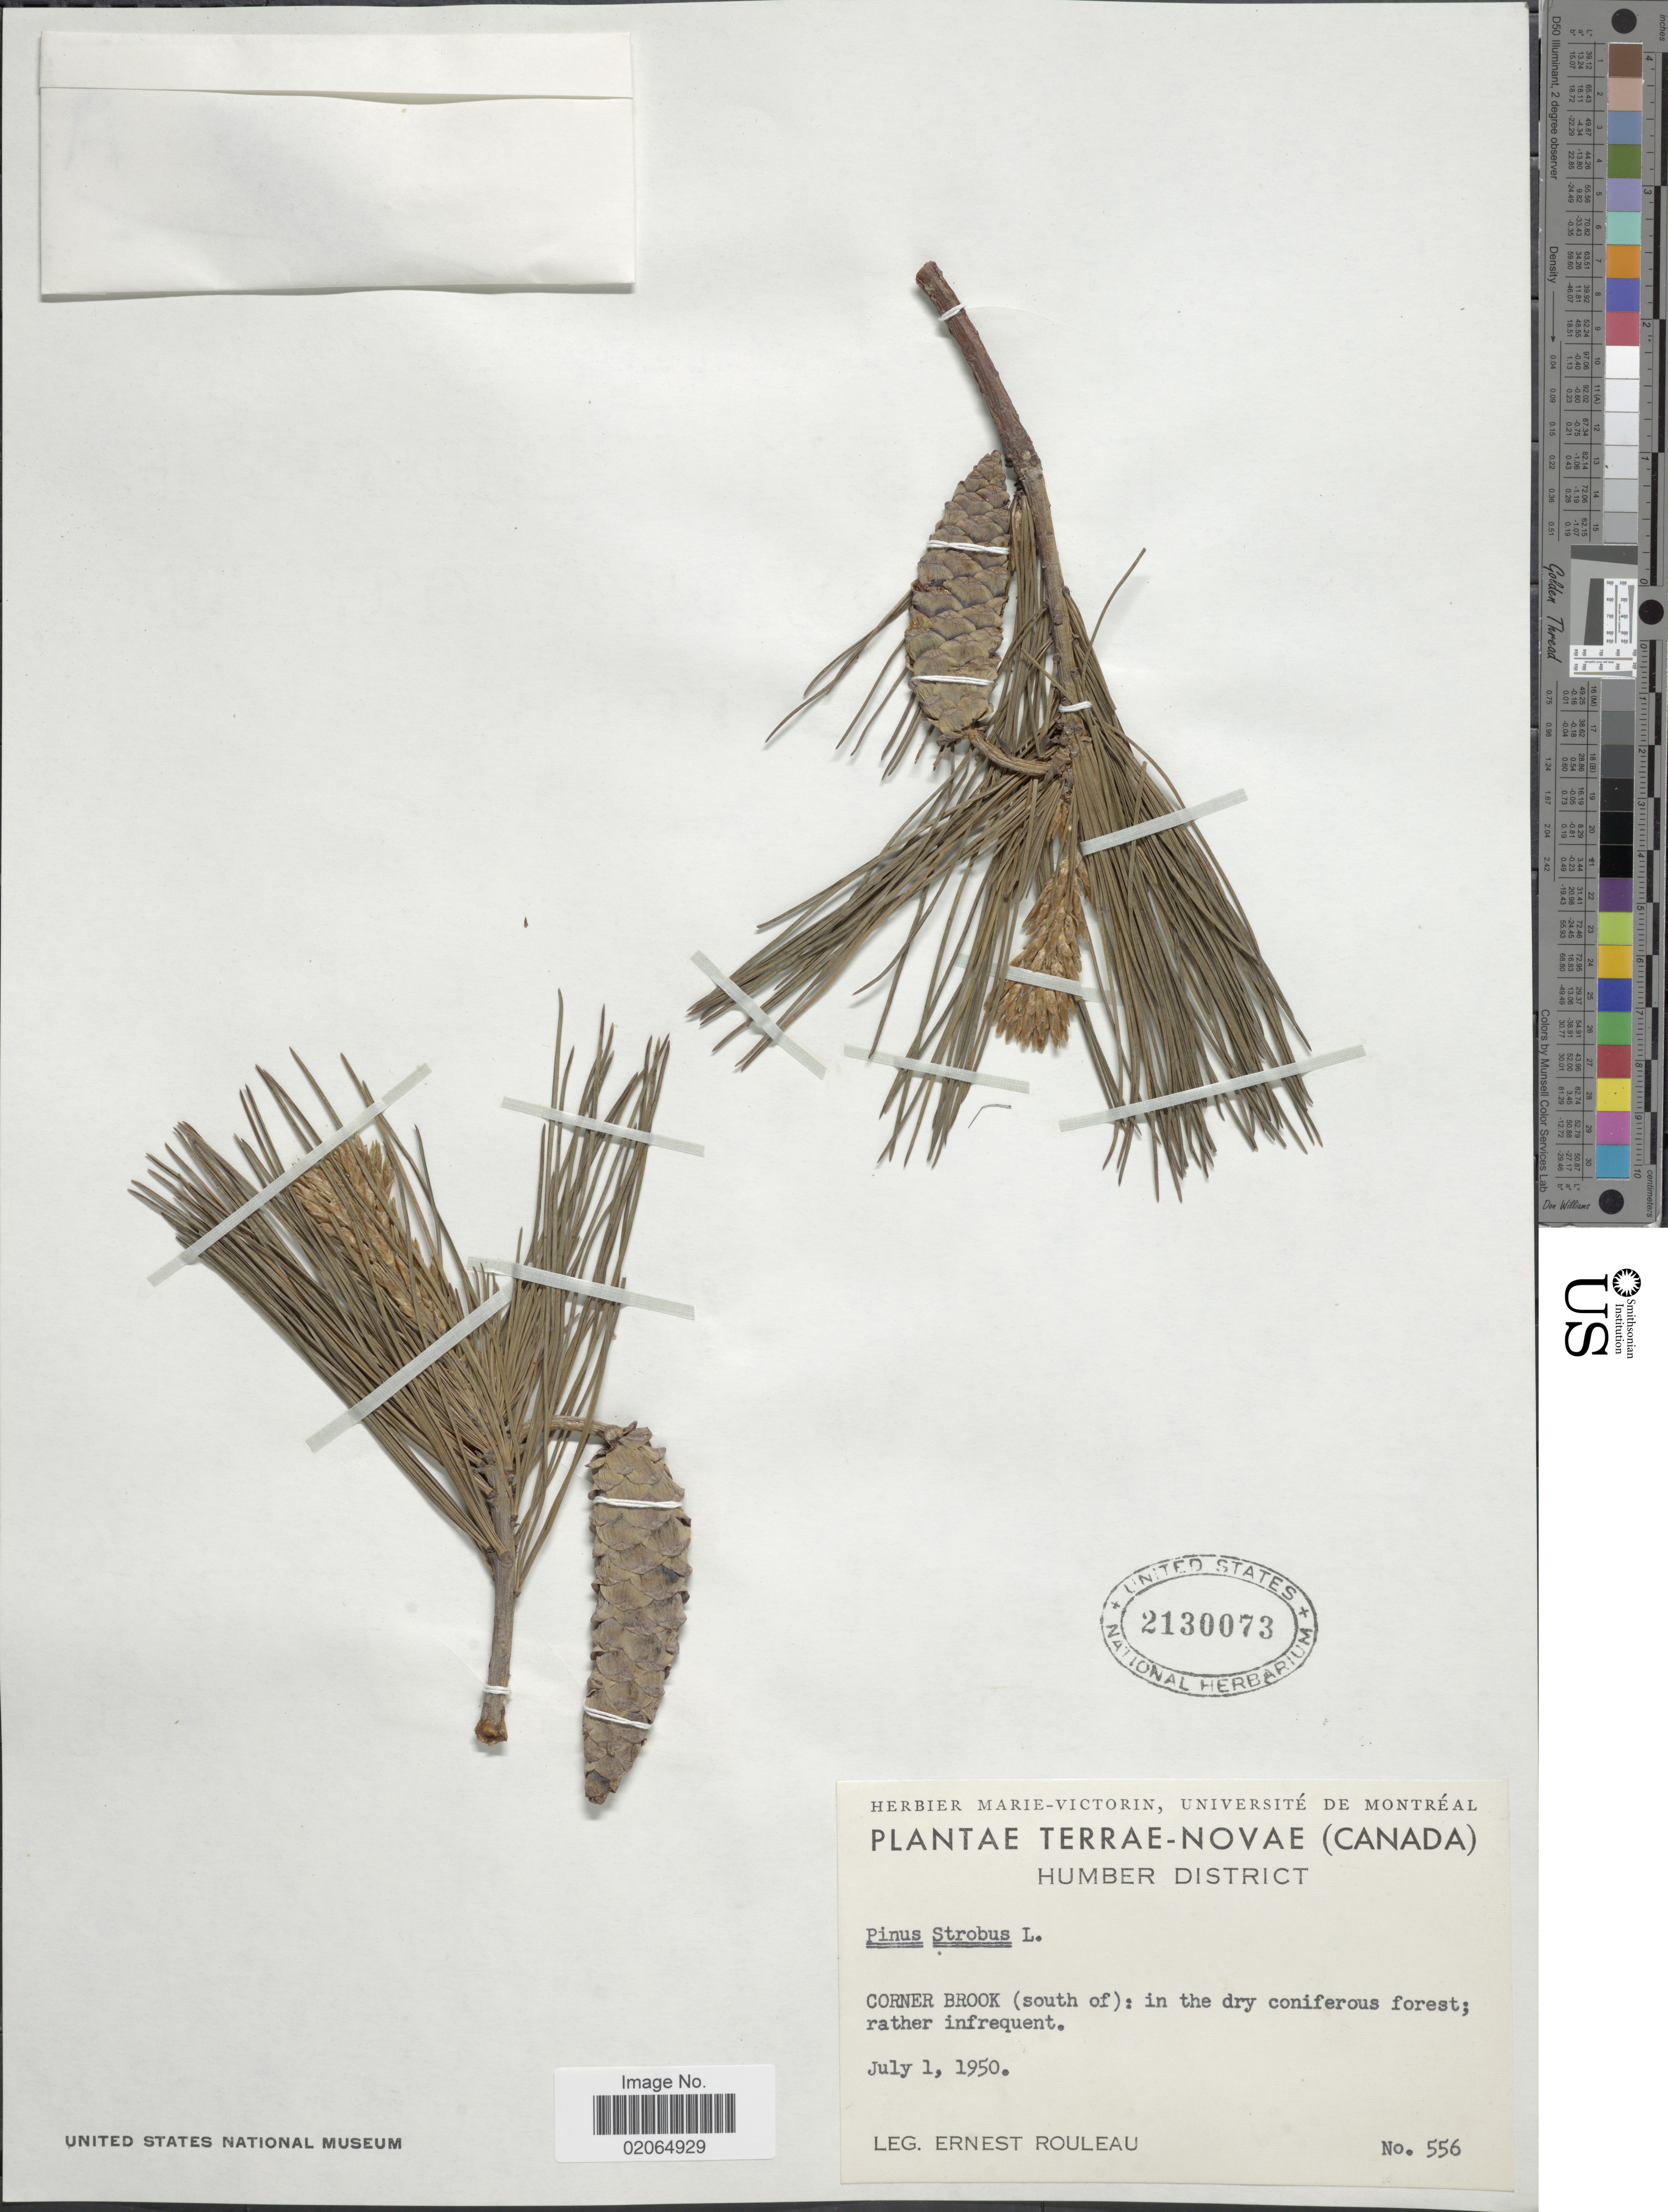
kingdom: Plantae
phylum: Tracheophyta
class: Pinopsida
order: Pinales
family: Pinaceae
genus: Pinus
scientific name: Pinus strobus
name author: L.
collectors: E. Rouleau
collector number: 556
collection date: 1950-07-01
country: Canada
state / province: Newfoundland and Labrador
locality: Terreae-Novae, Humnber District, Corner Brook (south of)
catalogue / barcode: US 2130073